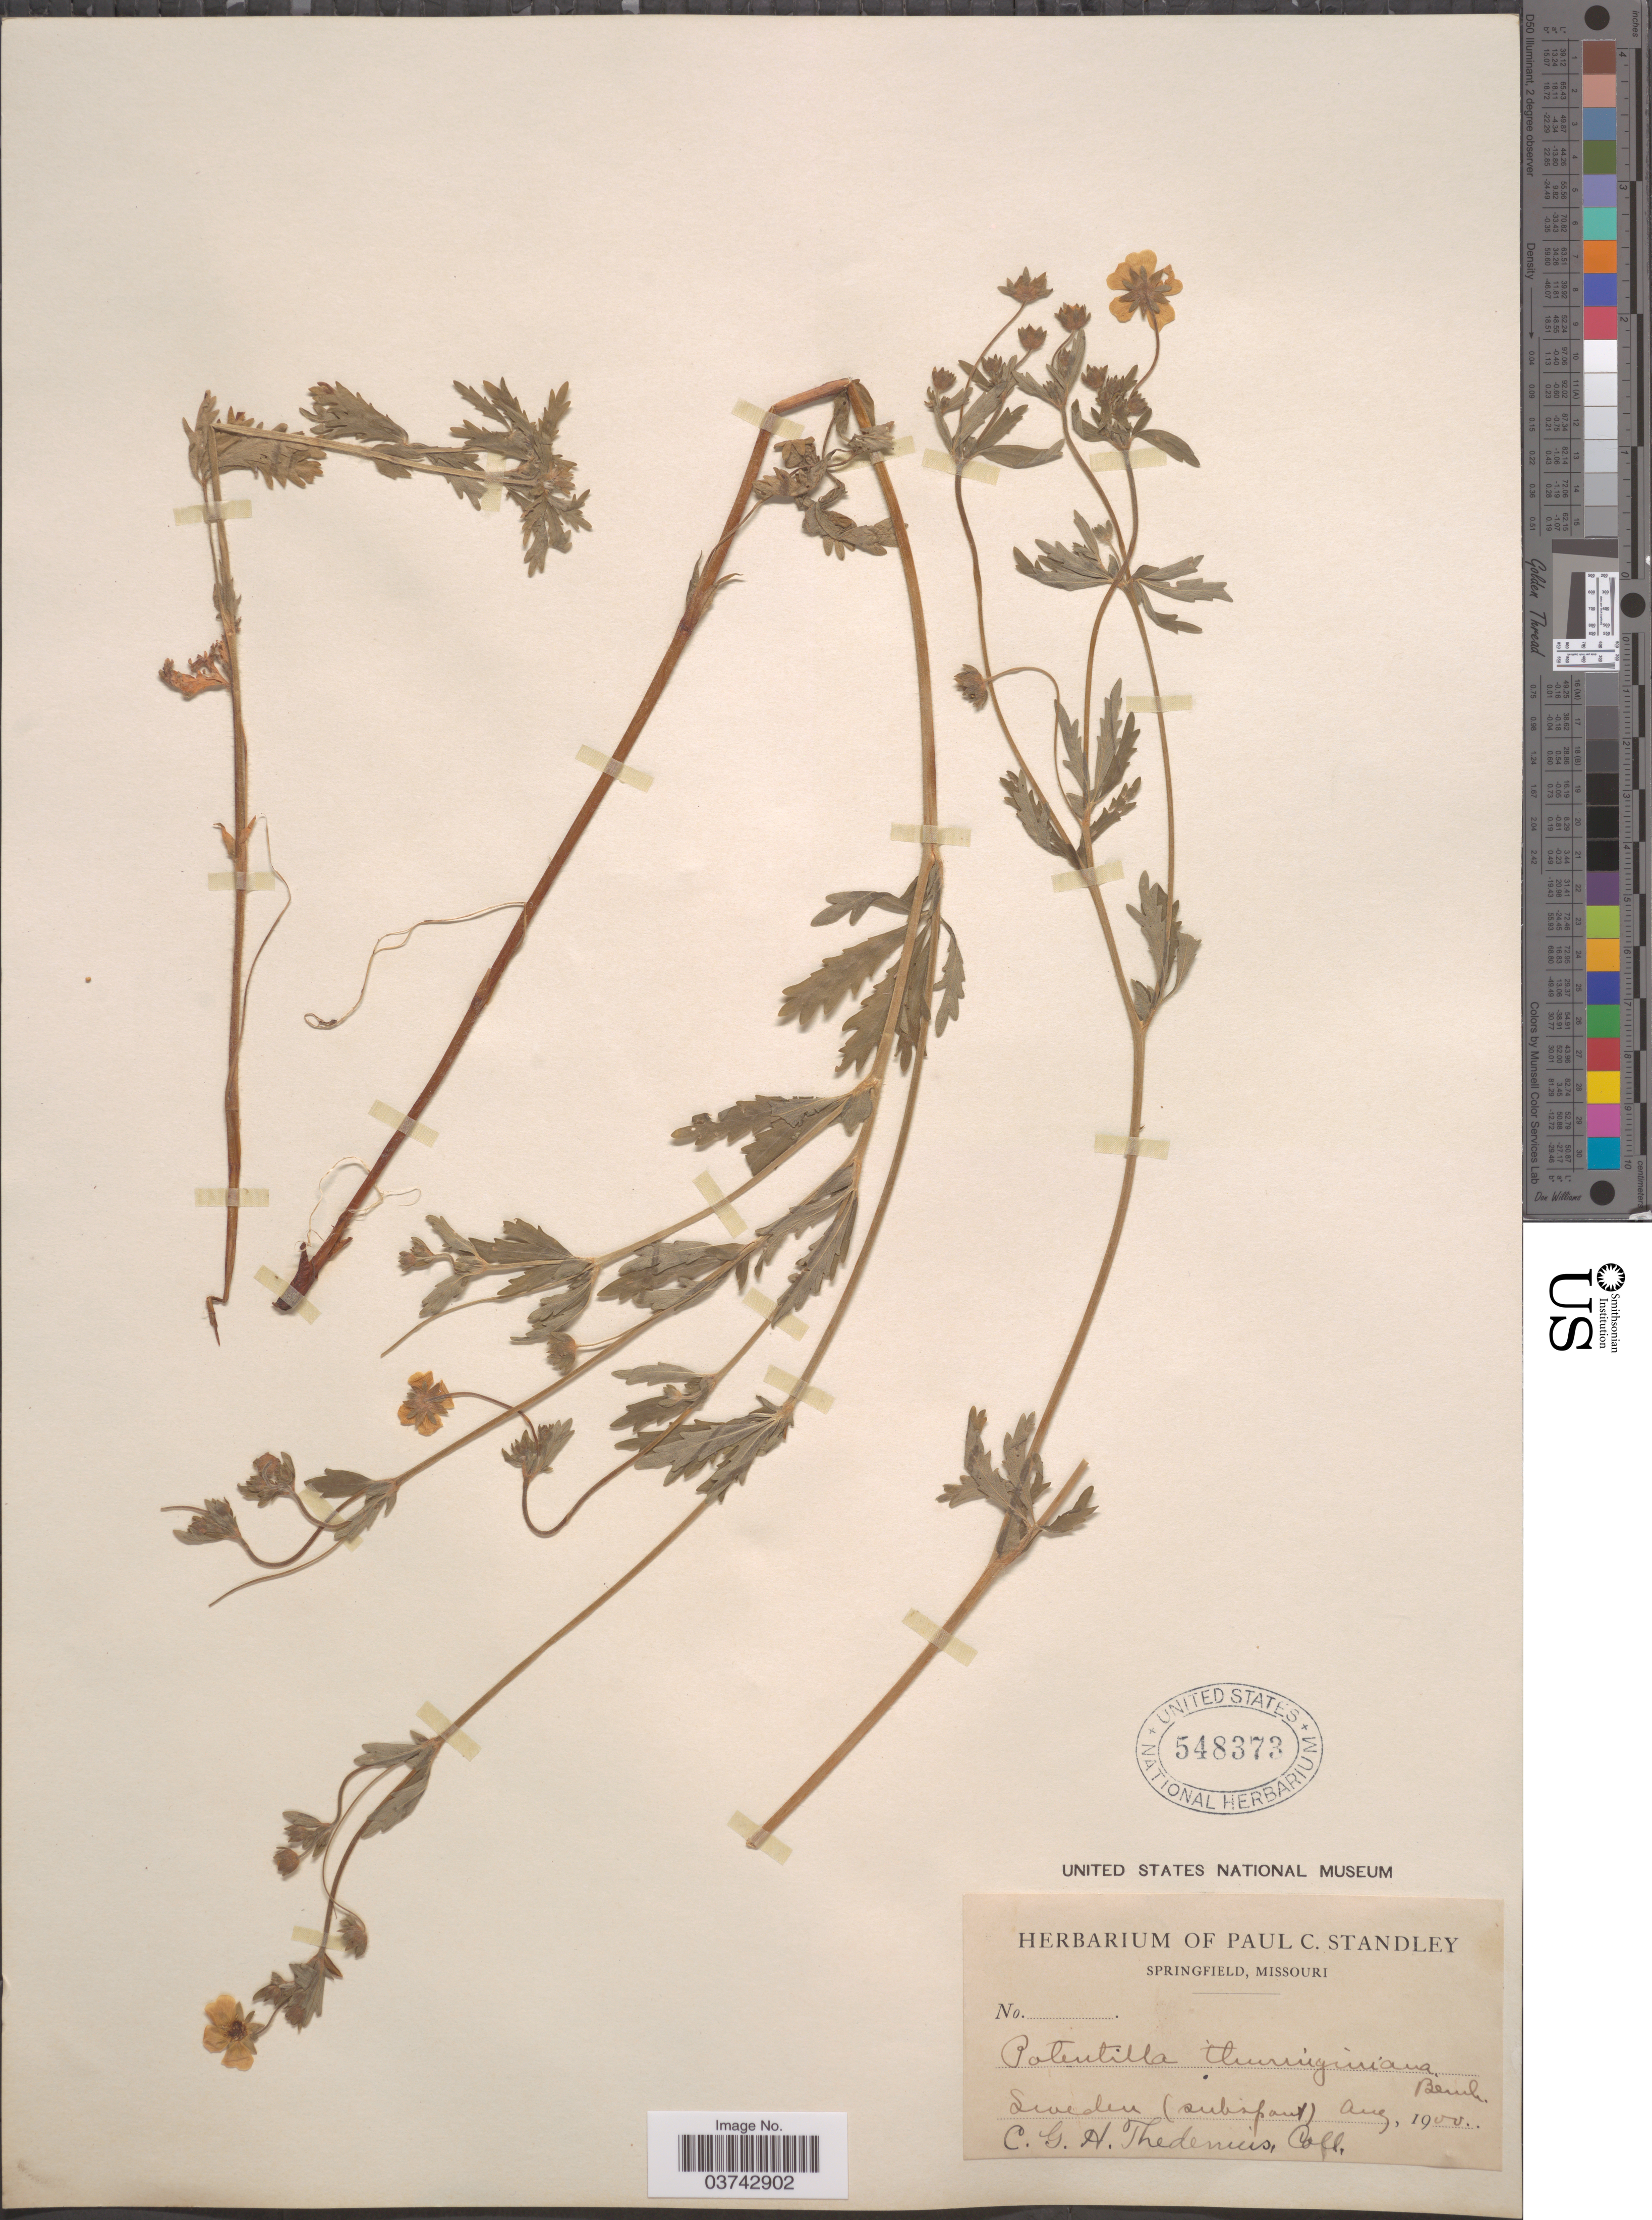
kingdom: Plantae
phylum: Tracheophyta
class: Magnoliopsida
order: Rosales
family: Rosaceae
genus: Potentilla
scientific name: Potentilla thuringiaca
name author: Bernh. ex Link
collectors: C. Thedenuis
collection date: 1900-08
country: Sweden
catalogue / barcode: US 548373